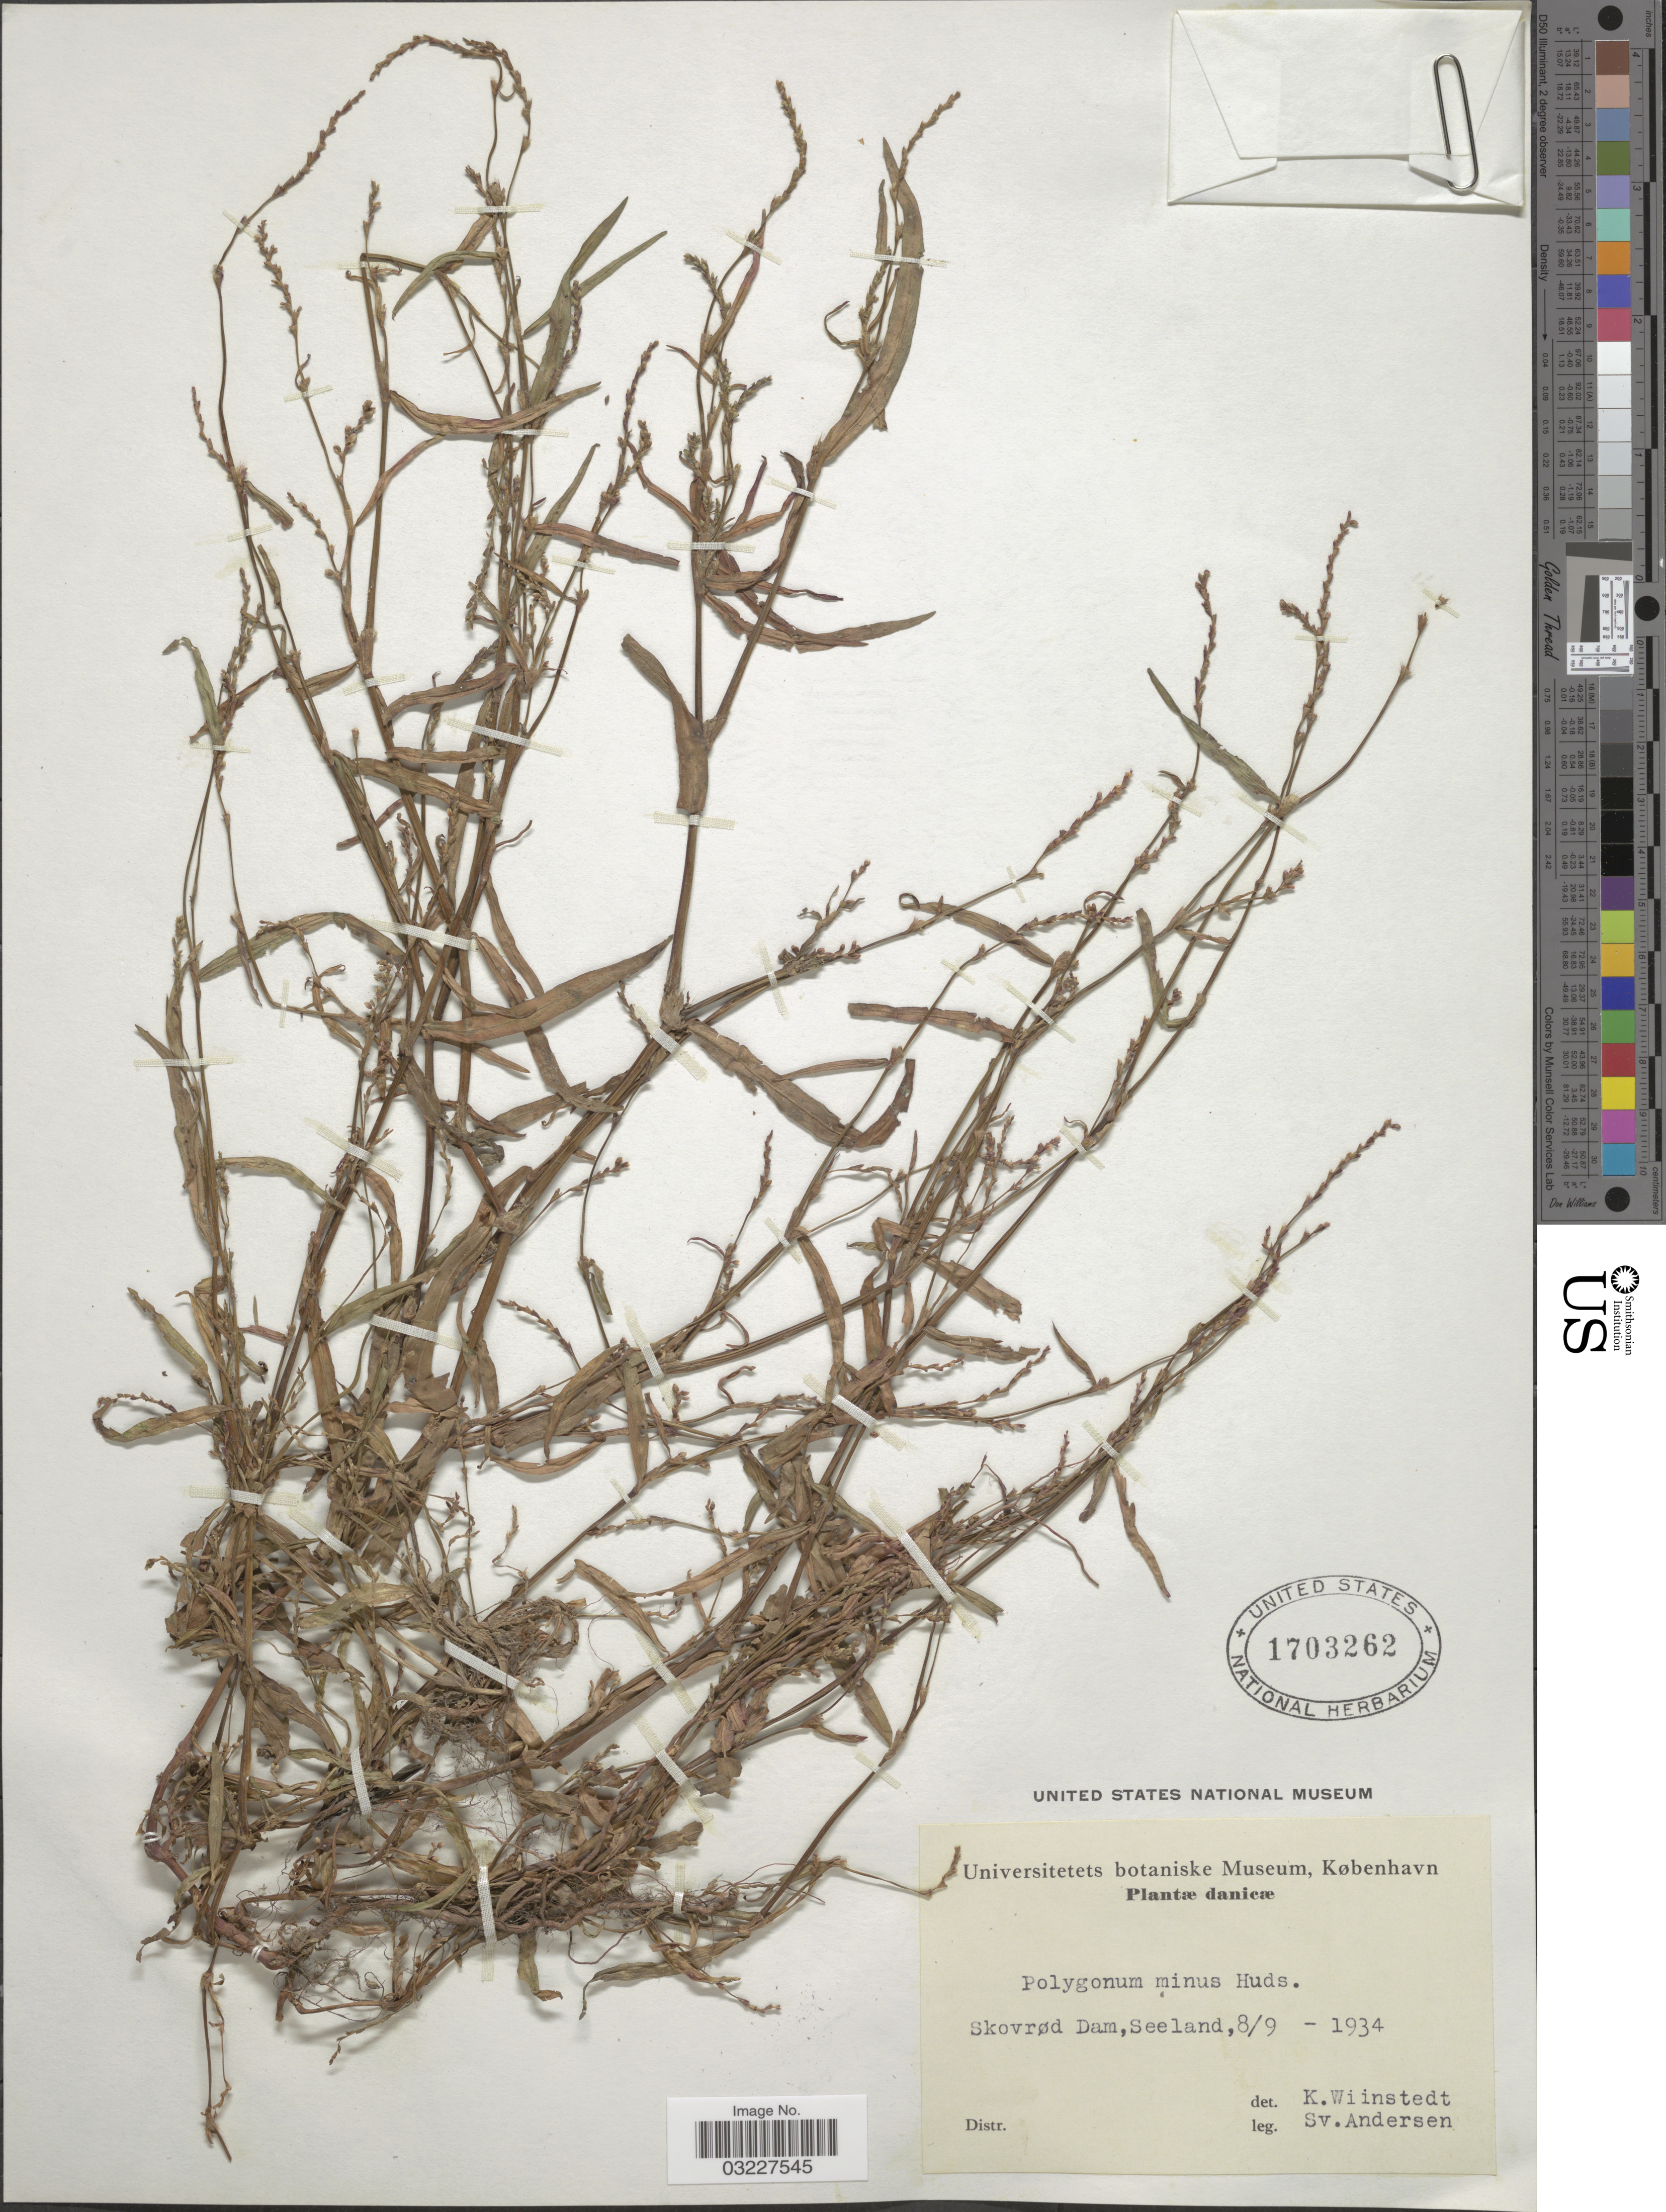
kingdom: Plantae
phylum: Tracheophyta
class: Magnoliopsida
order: Caryophyllales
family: Polygonaceae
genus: Polygonum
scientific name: Polygonum minus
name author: Huds.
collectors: S. Andersen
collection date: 1934-09-08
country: Denmark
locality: Danicae, Skovrod Dam, Seeland.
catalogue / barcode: US 1703262